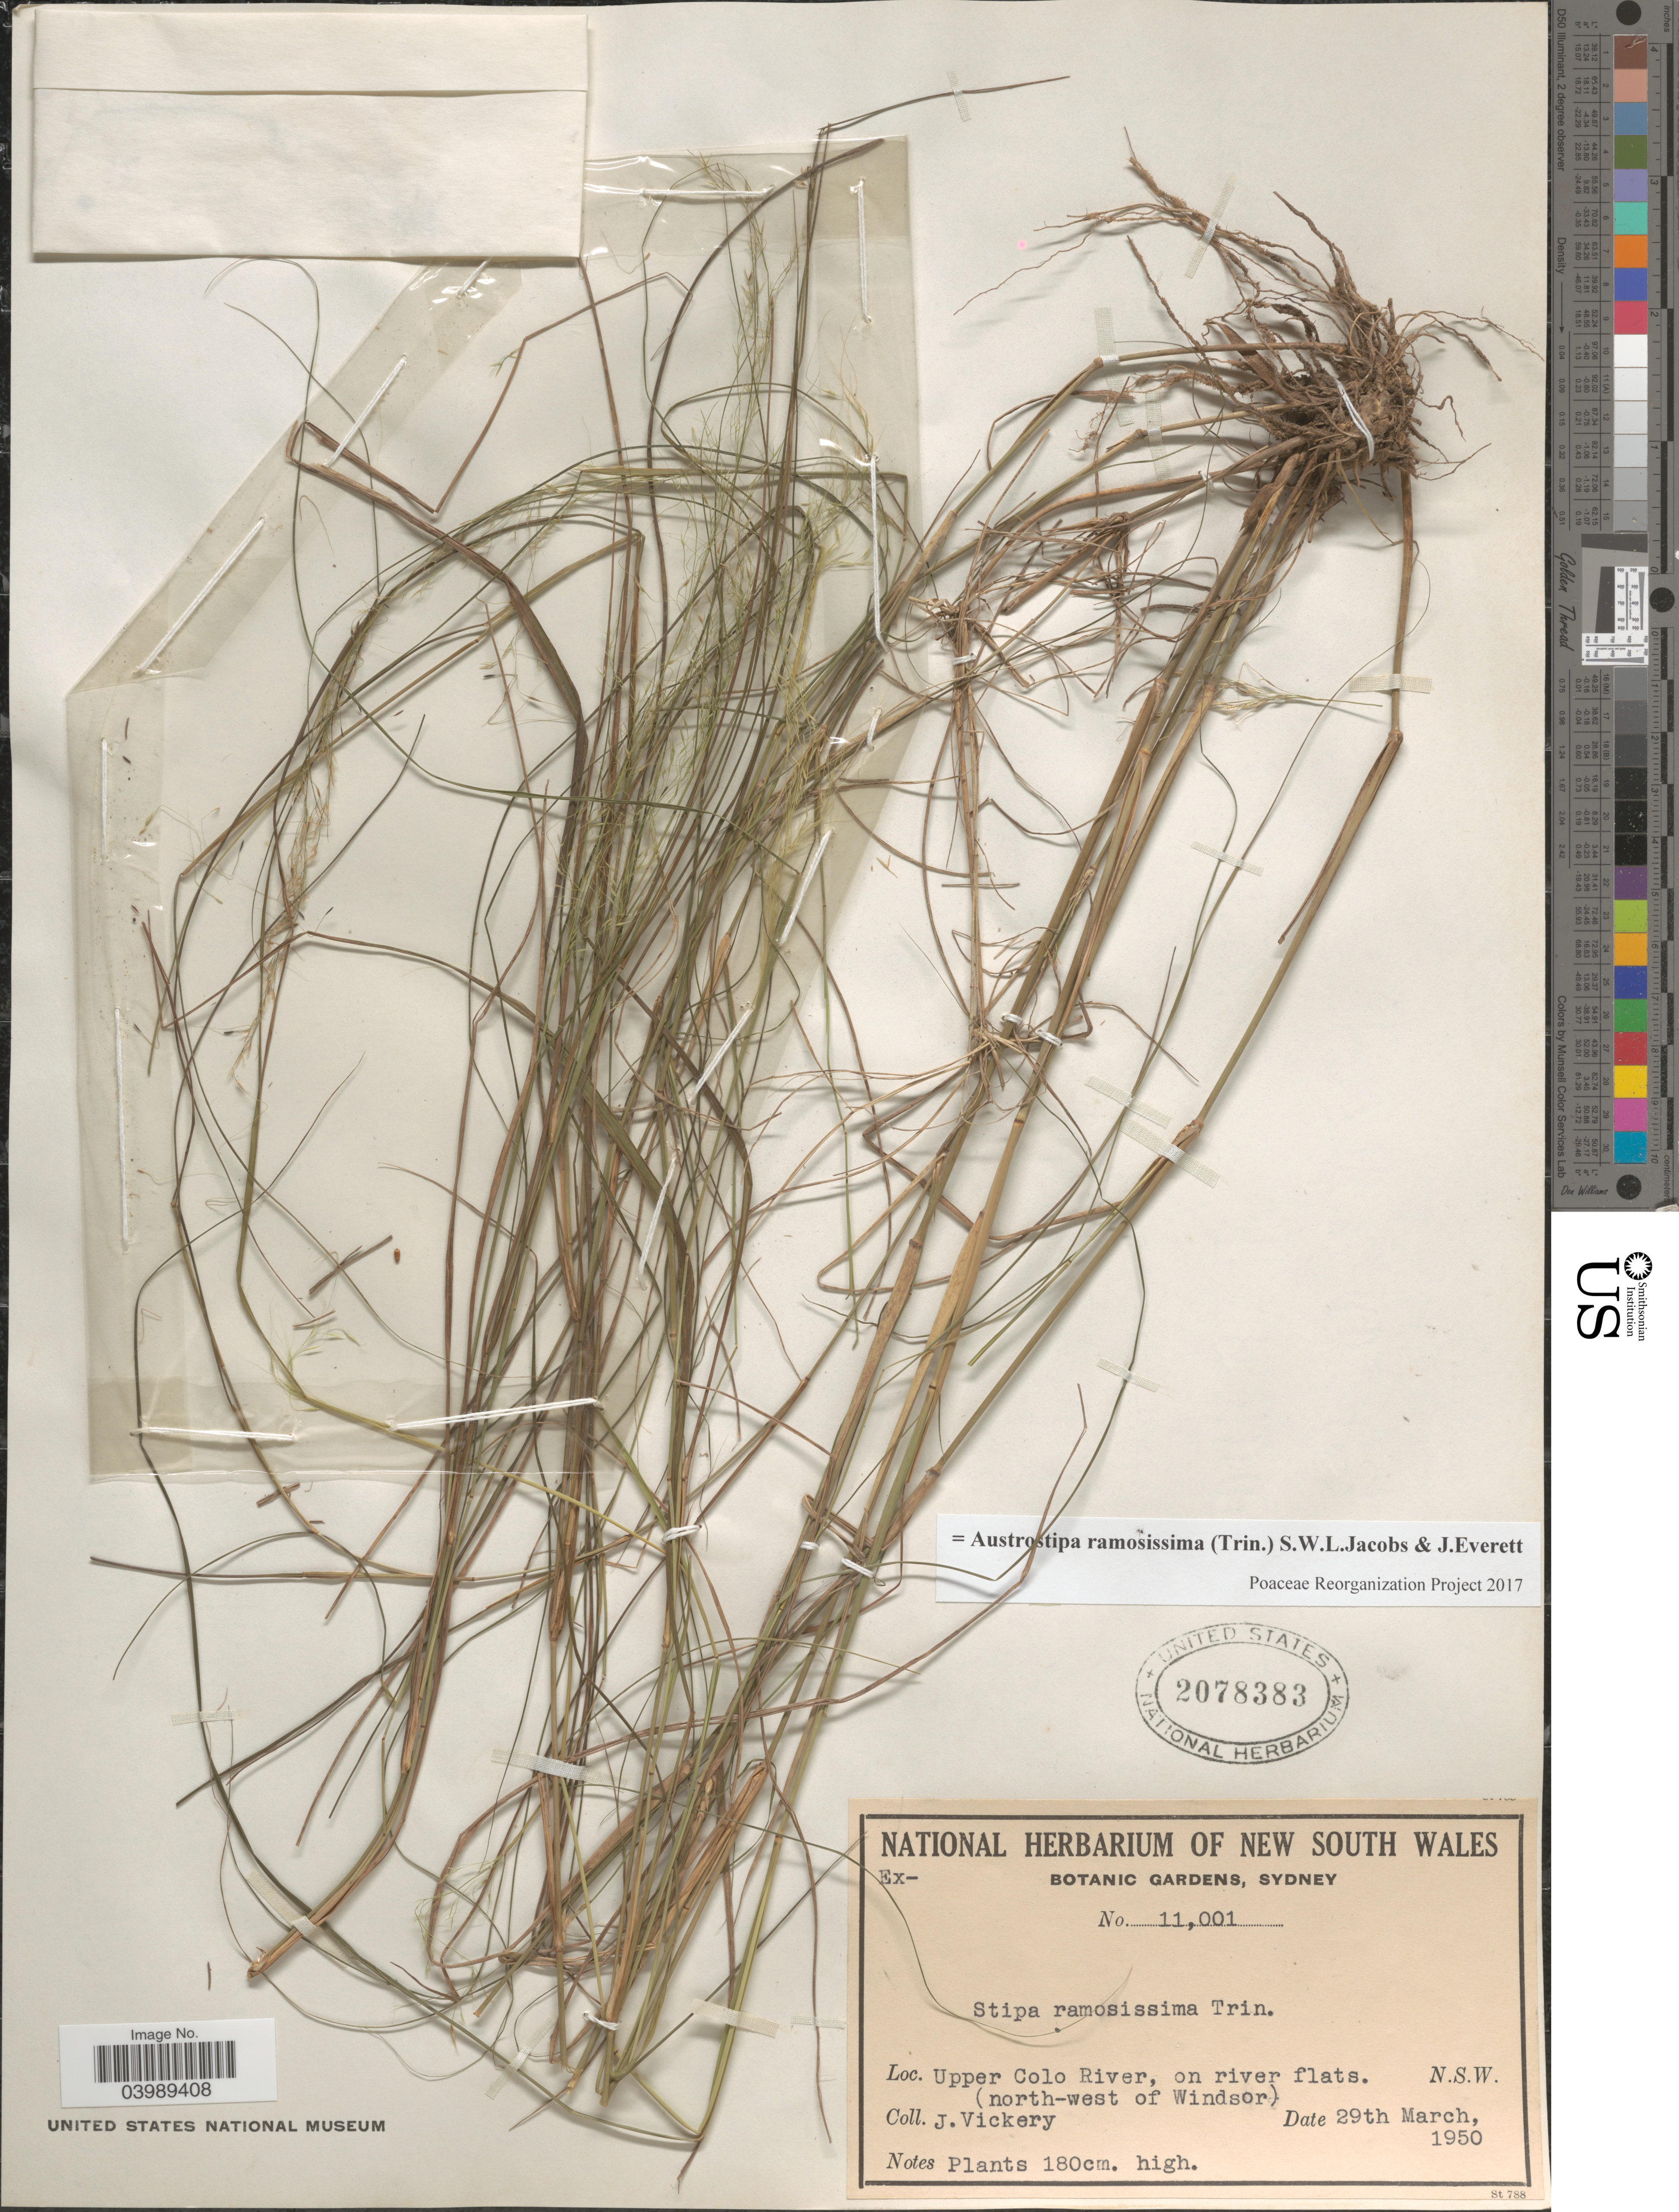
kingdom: Plantae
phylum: Tracheophyta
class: Liliopsida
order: Poales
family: Poaceae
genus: Austrostipa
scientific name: Austrostipa ramosissima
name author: (Trin.) S.W.L. Jacobs & J. Everett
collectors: J. Vickery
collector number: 11001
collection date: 1950-03-29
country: Australia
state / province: New South Wales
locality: Upper Colo River, on river flats. (north-west of Windsor).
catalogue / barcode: US 2078383